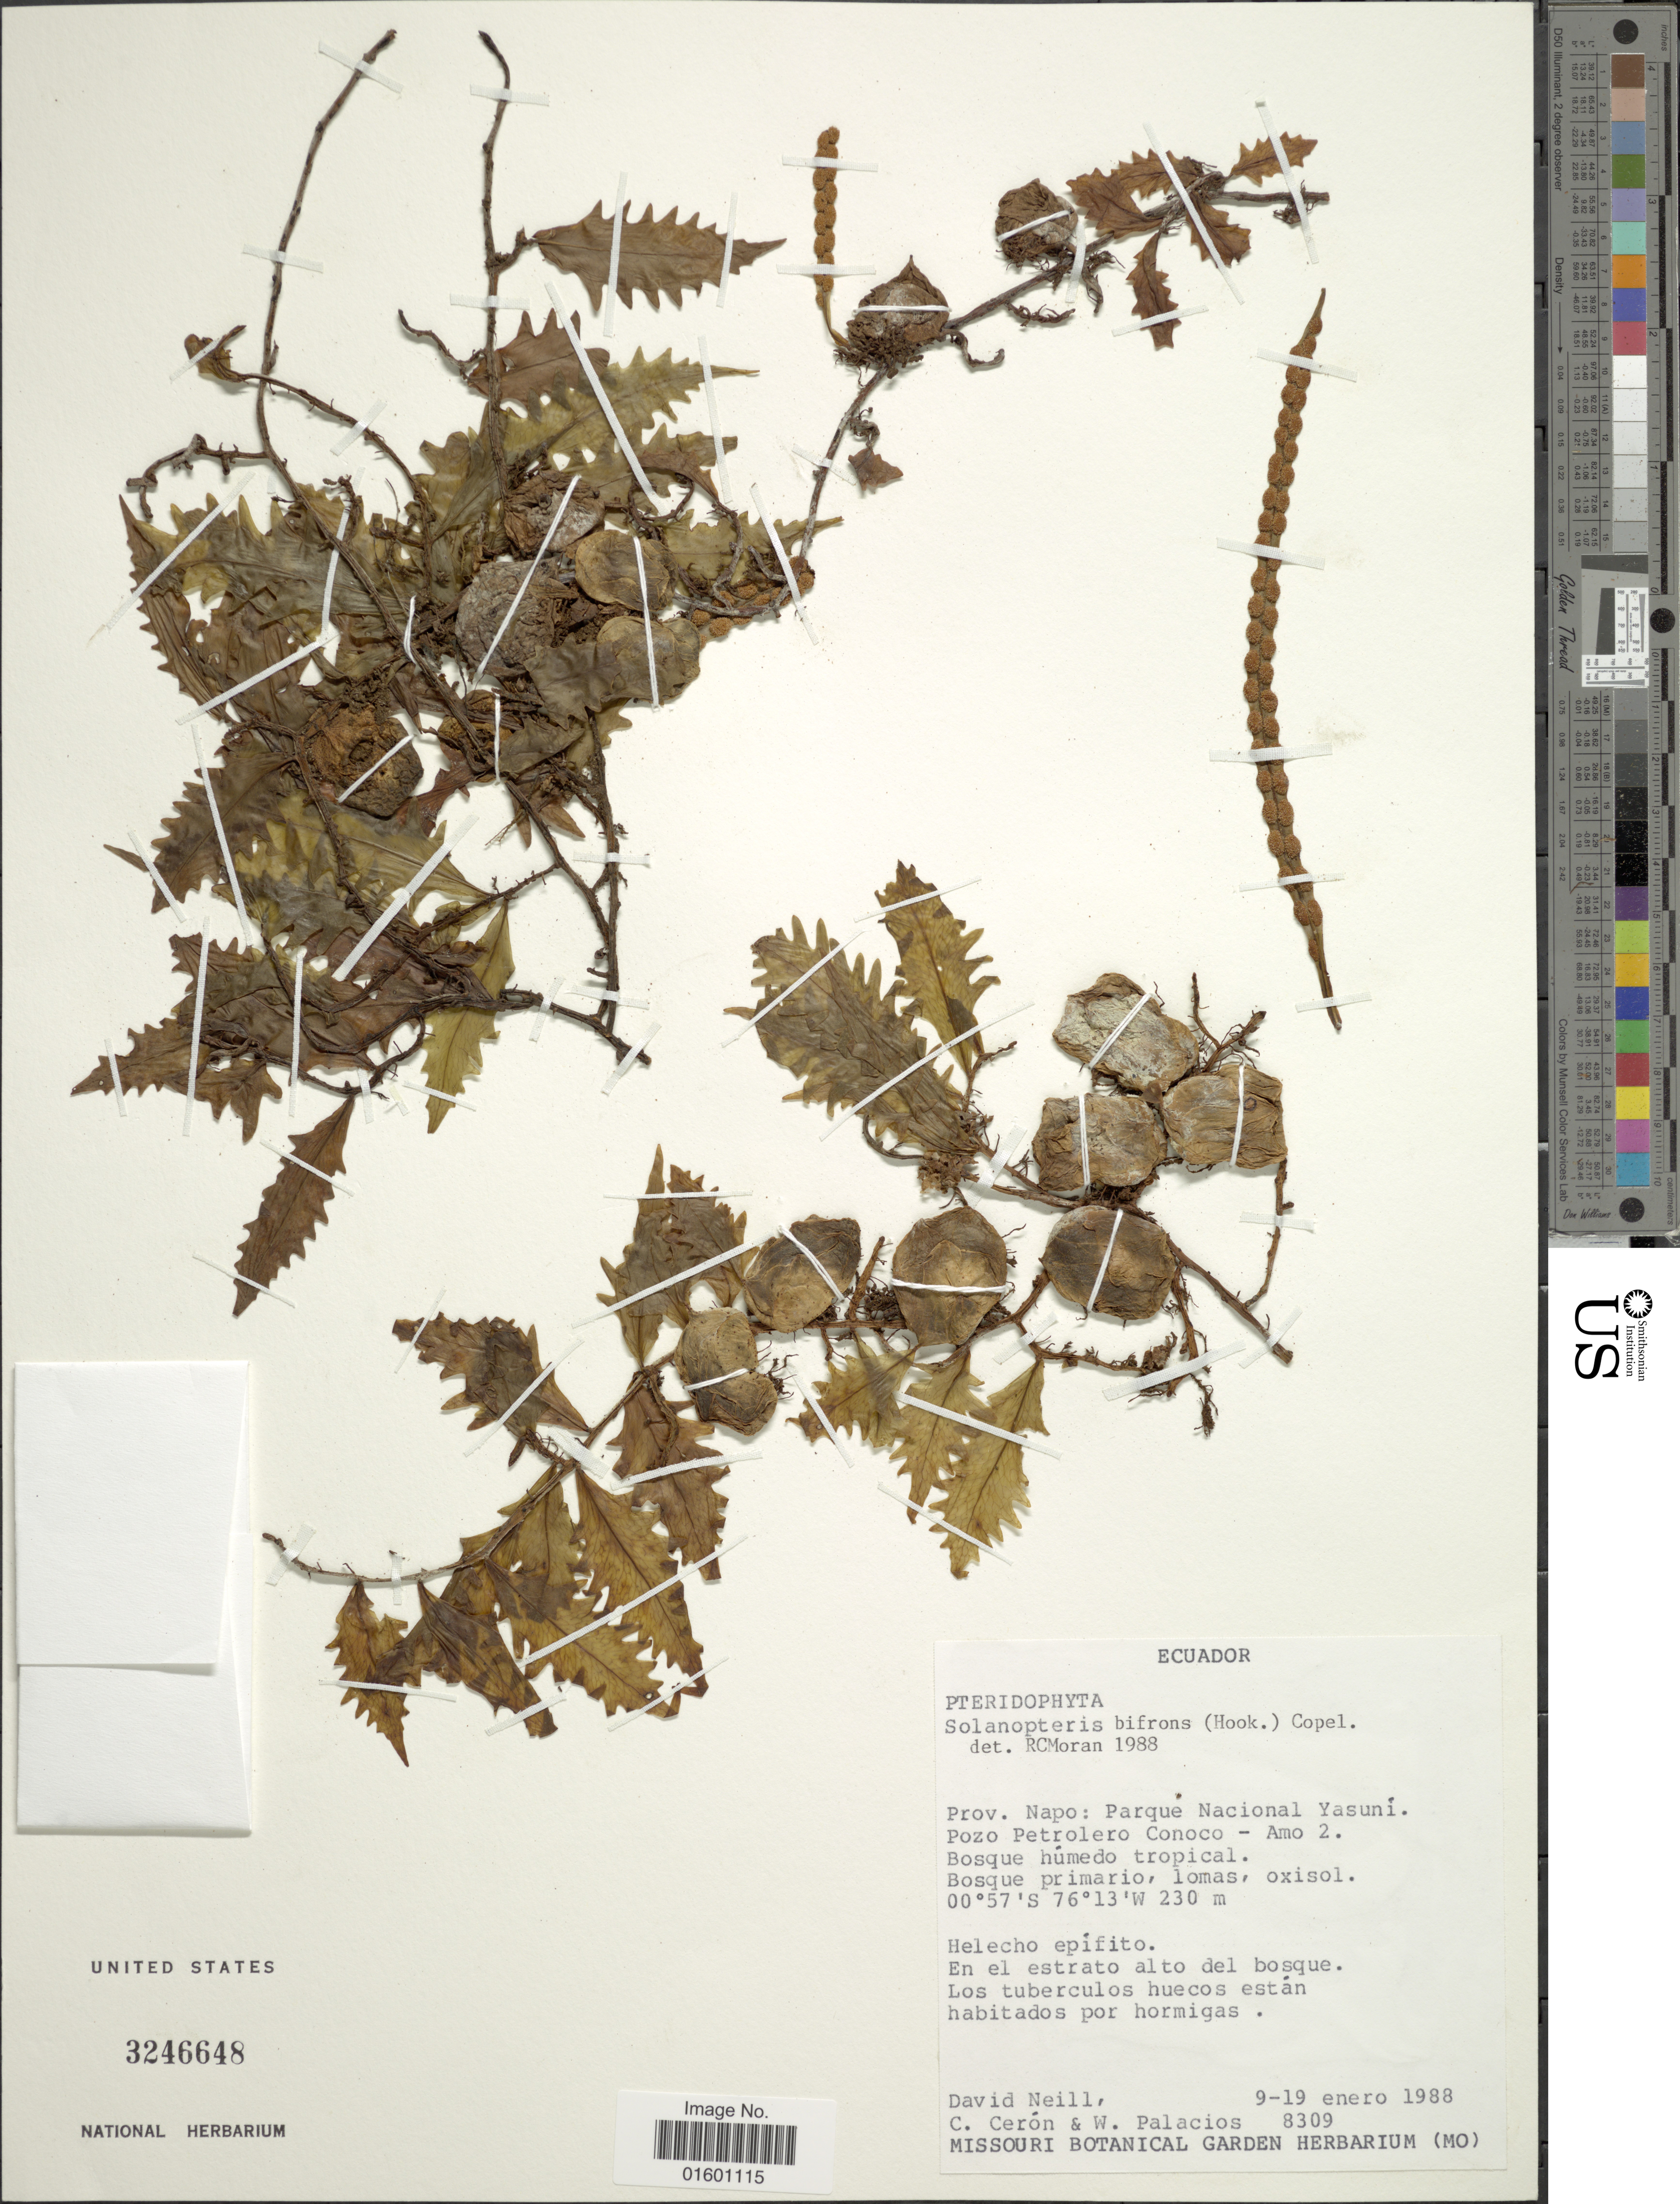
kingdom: Plantae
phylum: Tracheophyta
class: Polypodiopsida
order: Polypodiales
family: Polypodiaceae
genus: Microgramma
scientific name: Microgramma bifrons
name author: (Hook.) Lellinger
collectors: D. A. Neill, C. E. Cerón M. & W. Palacios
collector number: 8309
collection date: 1988-01-09/1988-01-19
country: Ecuador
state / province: Napo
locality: Parque Nacional Yasuni. Pozo Petrolero Conoco - Amo 2. Bosque humedo tropical. Bosque primario, lomas, oxisol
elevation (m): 230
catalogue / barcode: US 3246648